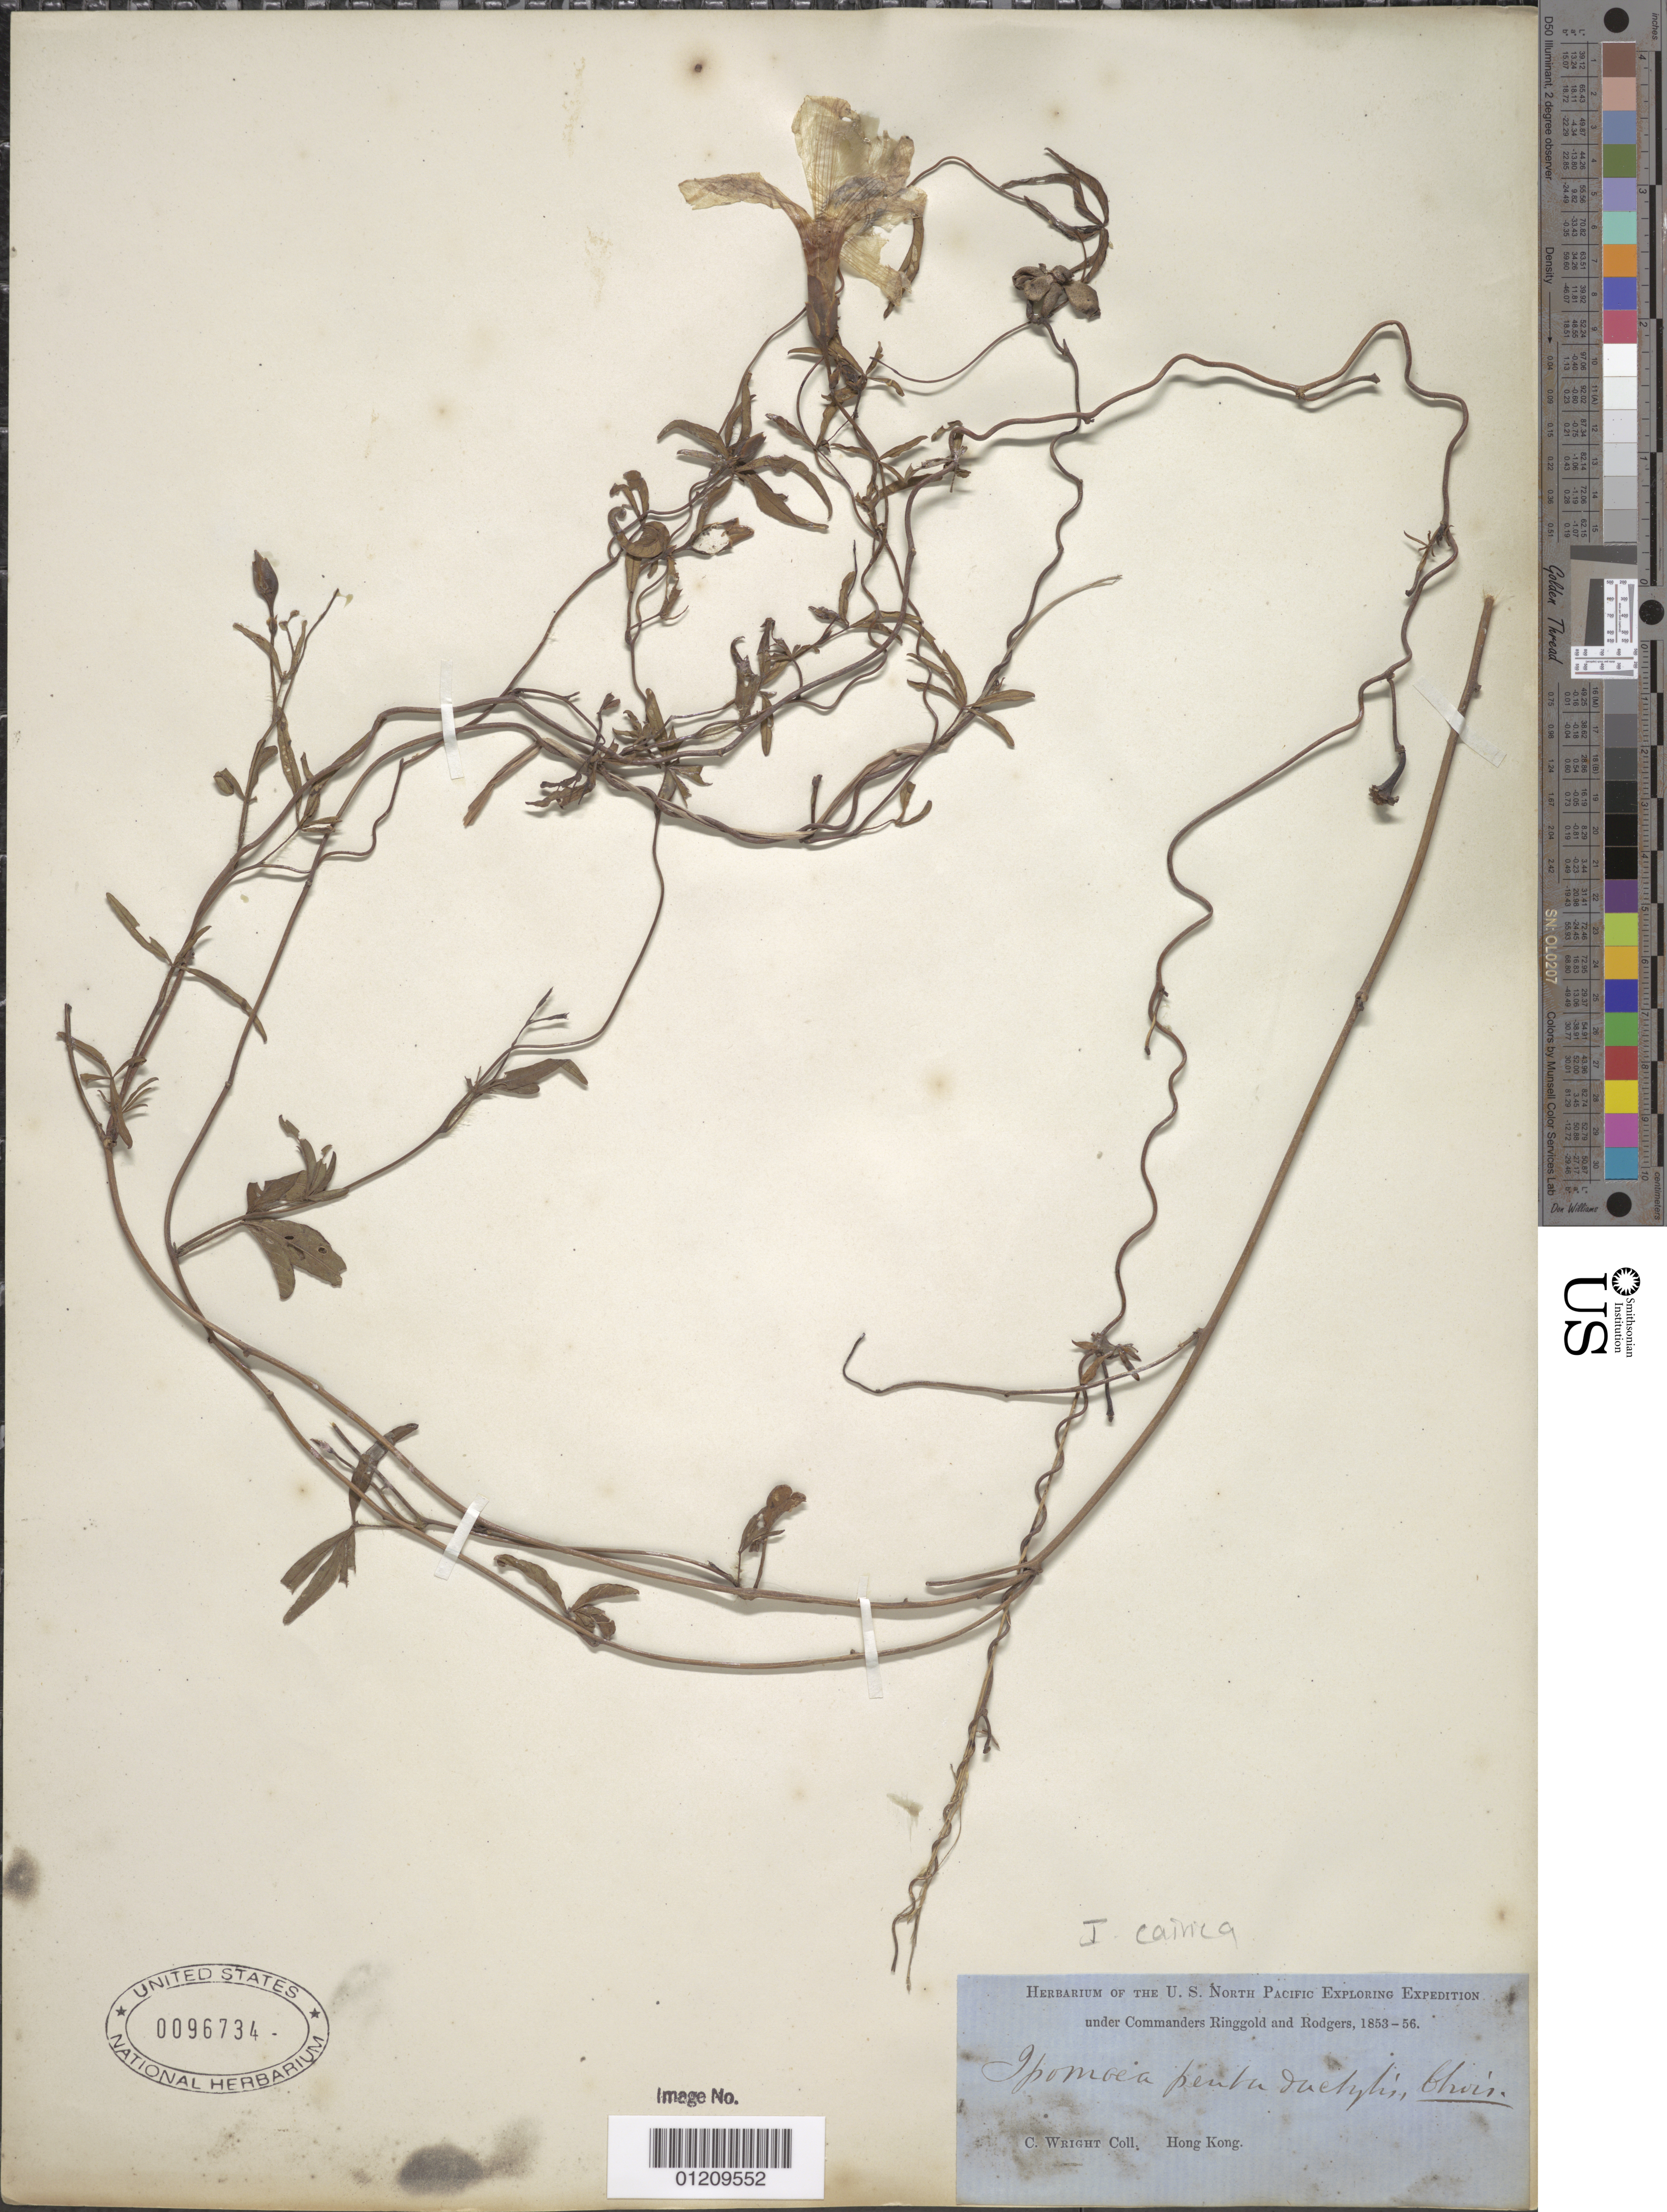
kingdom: Plantae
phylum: Tracheophyta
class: Magnoliopsida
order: Solanales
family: Convolvulaceae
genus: Ipomoea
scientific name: Ipomoea cairica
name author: (L.) Sweet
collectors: C. Wright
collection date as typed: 1853 to -- -- 1856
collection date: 1853/1856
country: China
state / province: Hong Kong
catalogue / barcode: US 96734